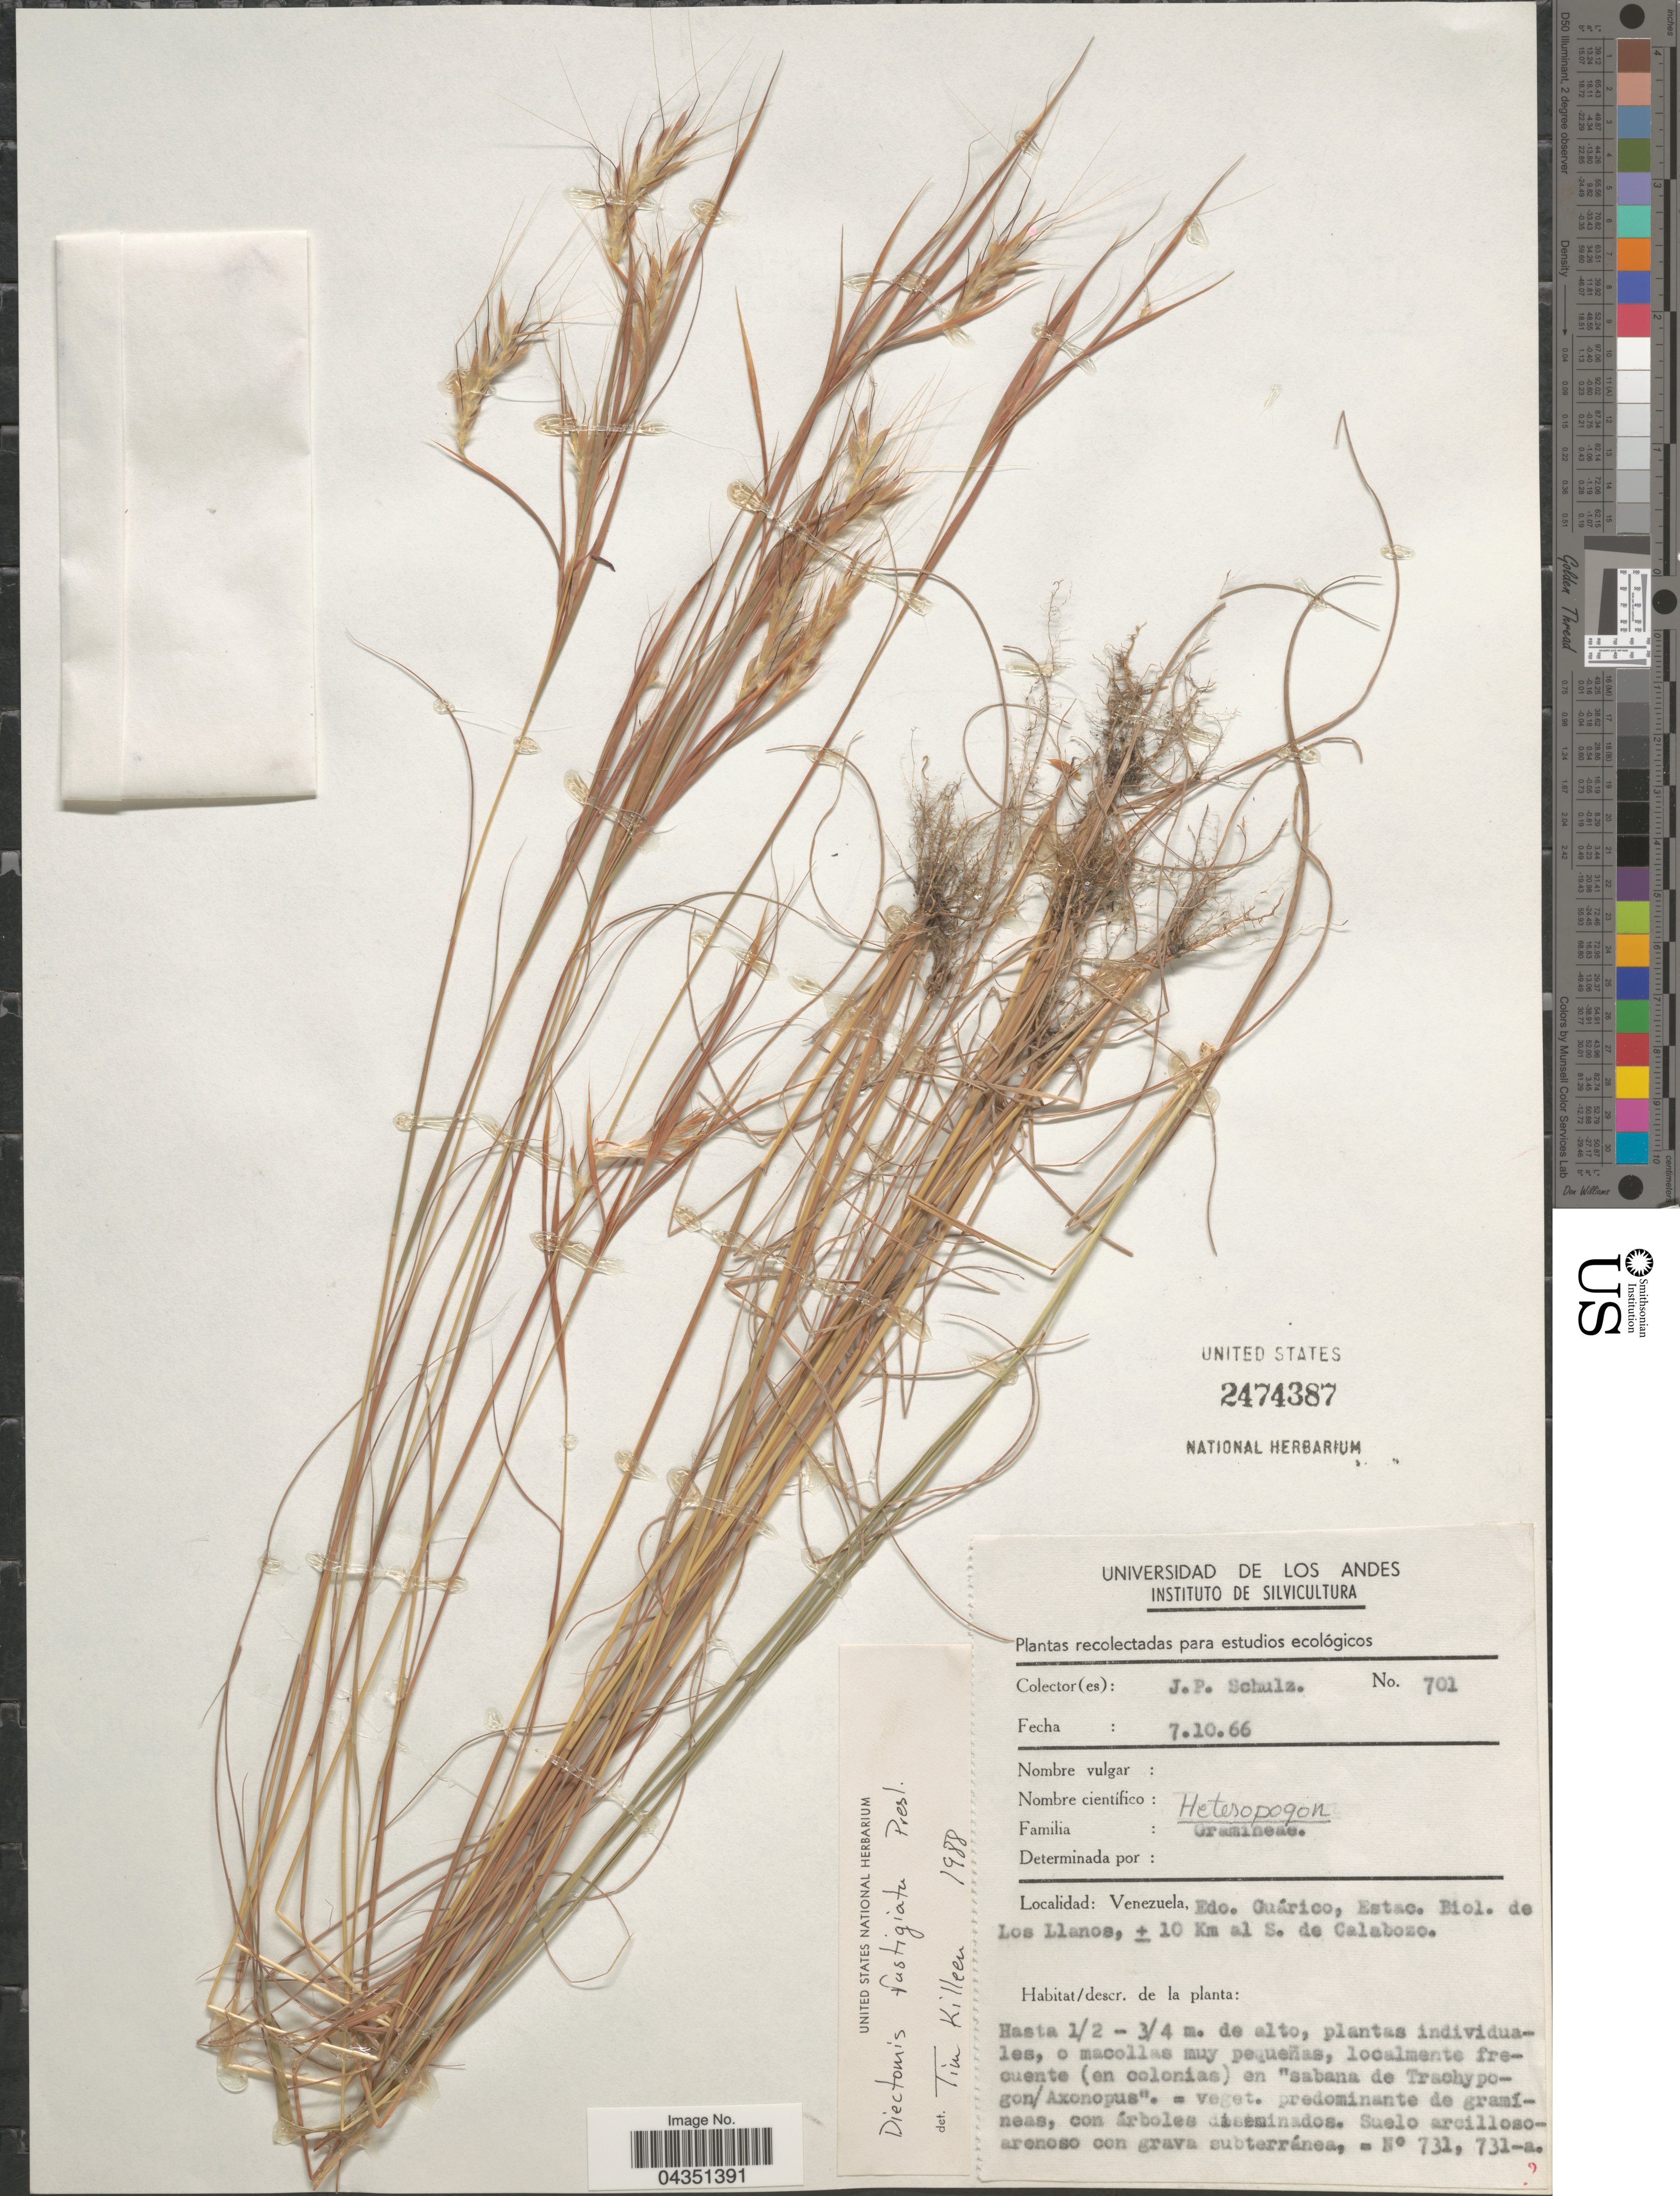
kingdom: Plantae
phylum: Tracheophyta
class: Liliopsida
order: Poales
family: Poaceae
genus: Diectomis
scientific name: Diectomis fastigiata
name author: (Sw.) P. Beauv.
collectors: J. P. Schulz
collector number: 701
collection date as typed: Transcribed d/m/y: 7/10/66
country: Venezuela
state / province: Guarico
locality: Estac. Biol. de Los Llanos, ±10 km al S. de Calabozo.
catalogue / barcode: US 2474387